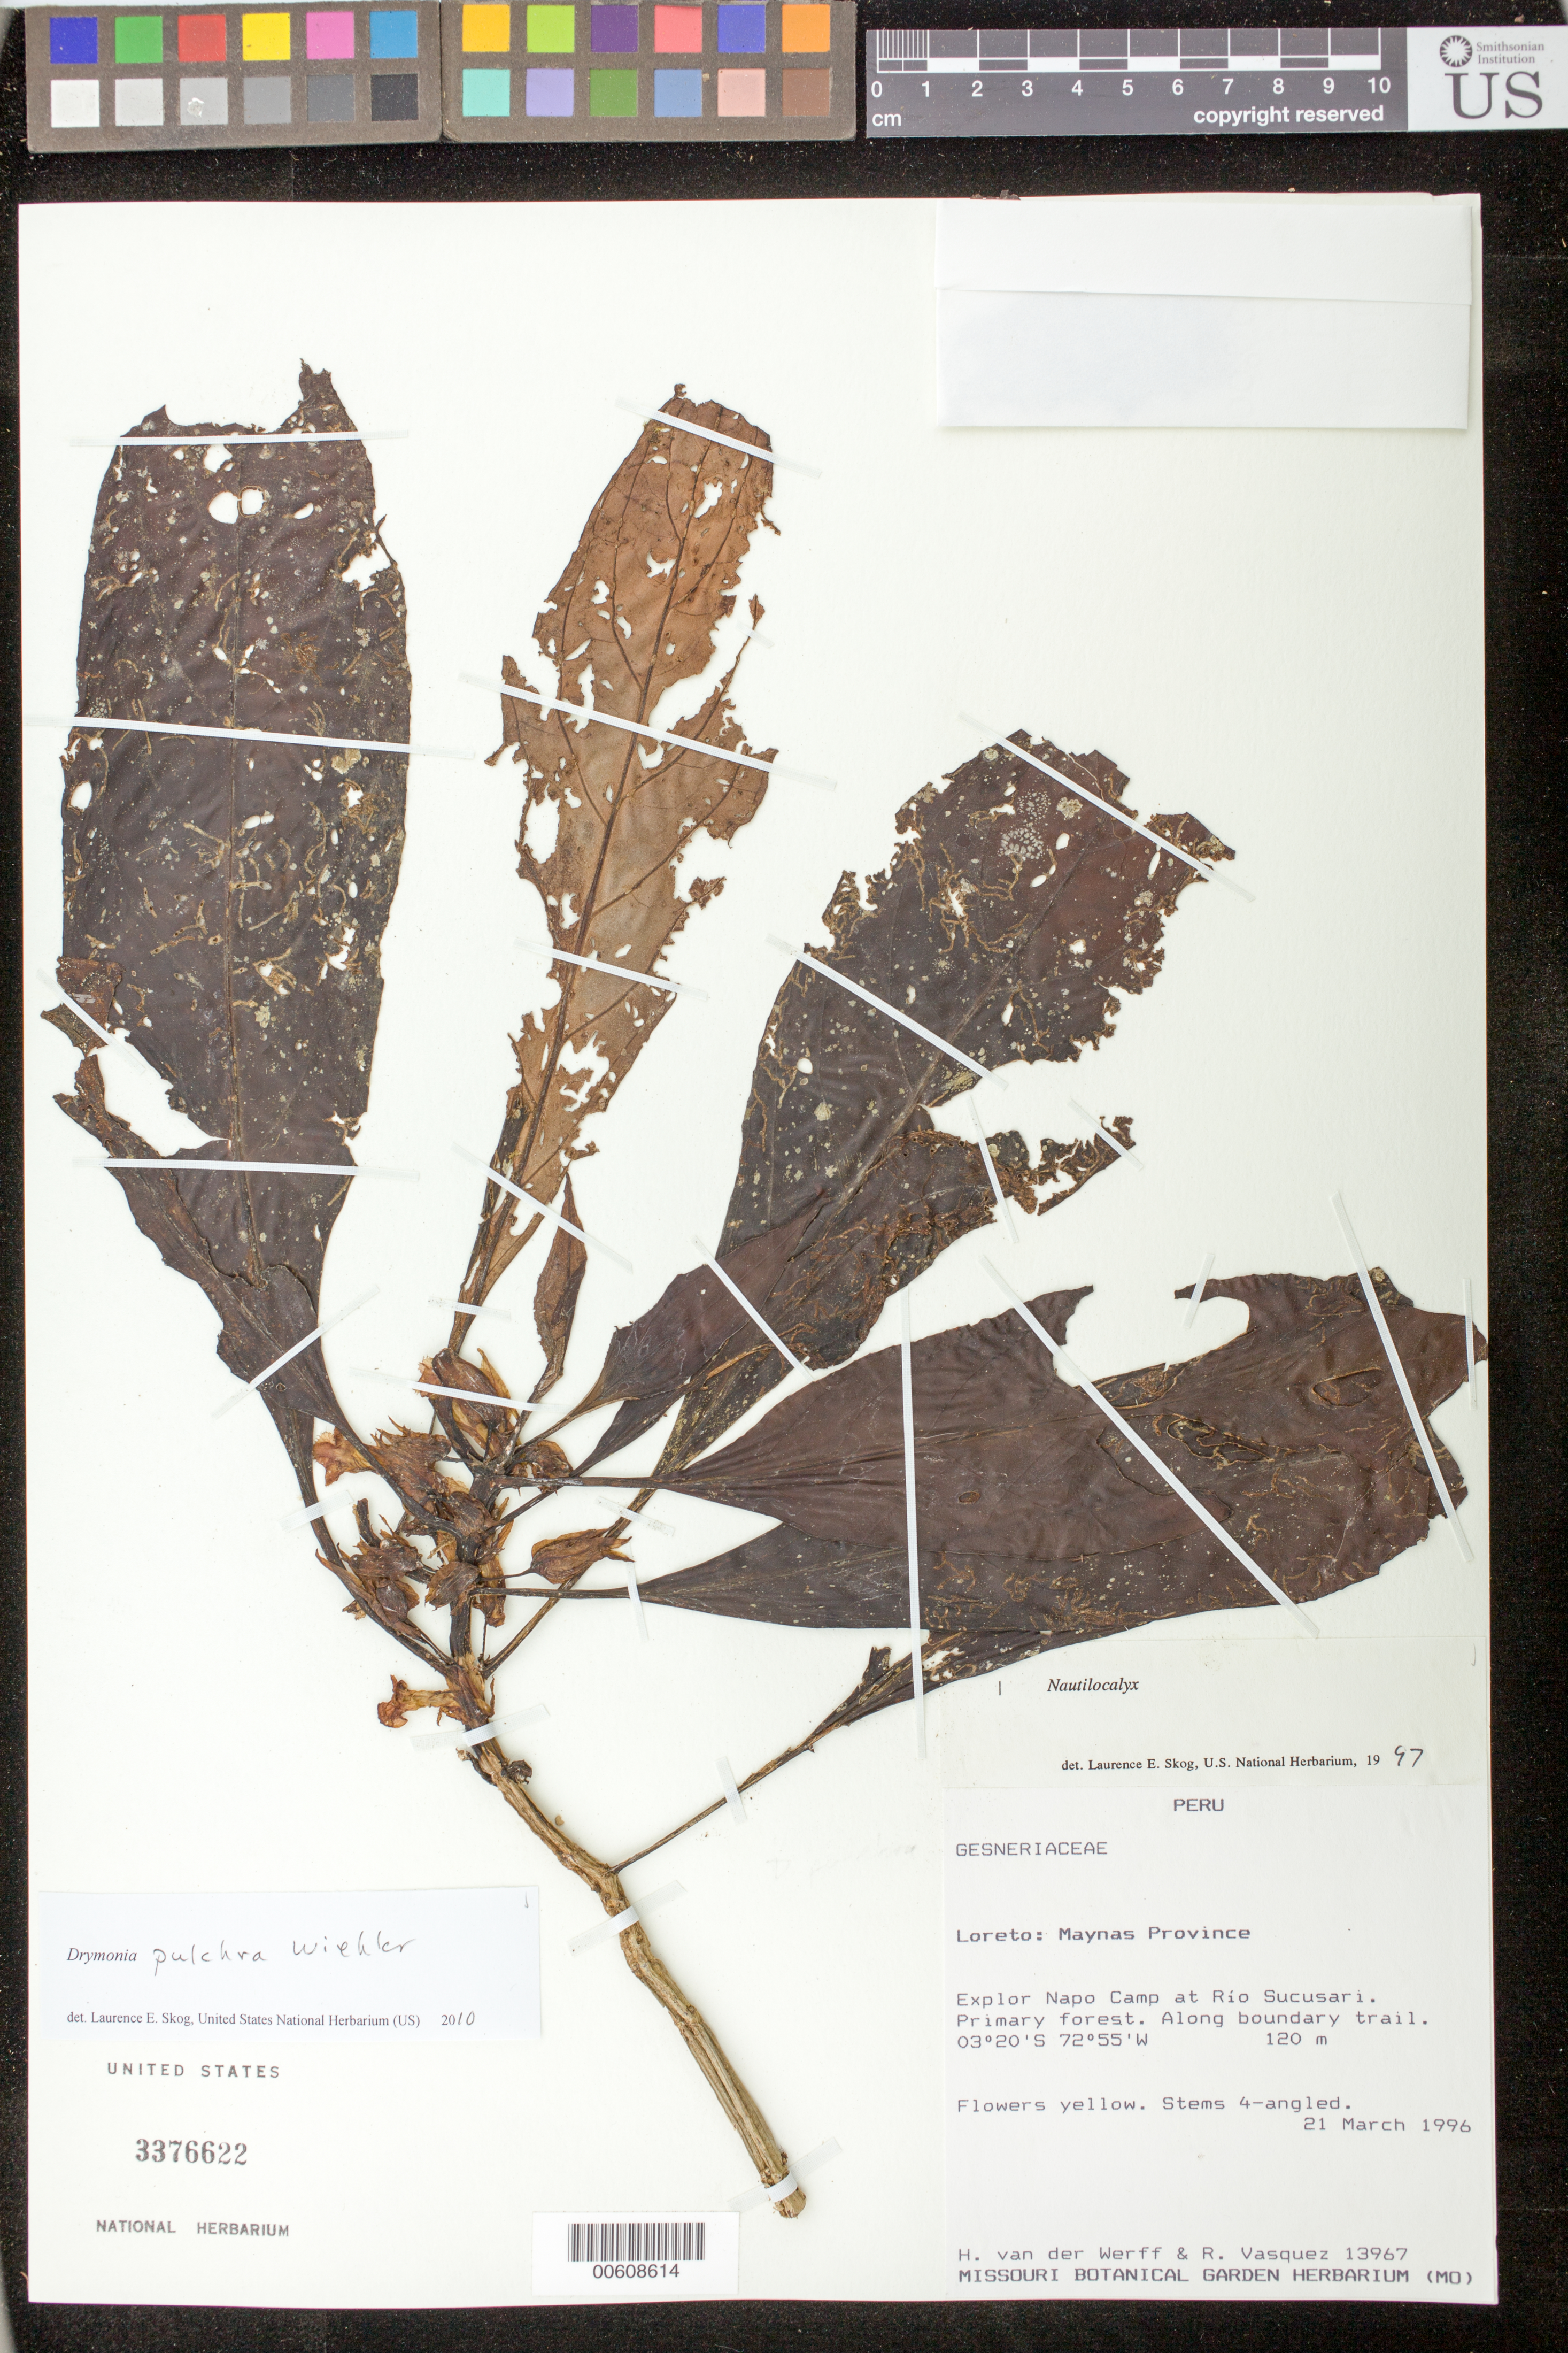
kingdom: Plantae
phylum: Tracheophyta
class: Magnoliopsida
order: Lamiales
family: Gesneriaceae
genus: Drymonia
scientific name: Drymonia pulchra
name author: Wiehler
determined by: Skog, Laurence E.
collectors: H. van der Werff & R. Vásquez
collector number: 13967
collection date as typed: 21 Mar 1996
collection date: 1996-03-21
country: Peru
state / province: Loreto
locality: Prov. Maynas; Explor Napo Camp at Río Sucusari; along boundary trail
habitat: Primary forest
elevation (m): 120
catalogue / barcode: US 3376622